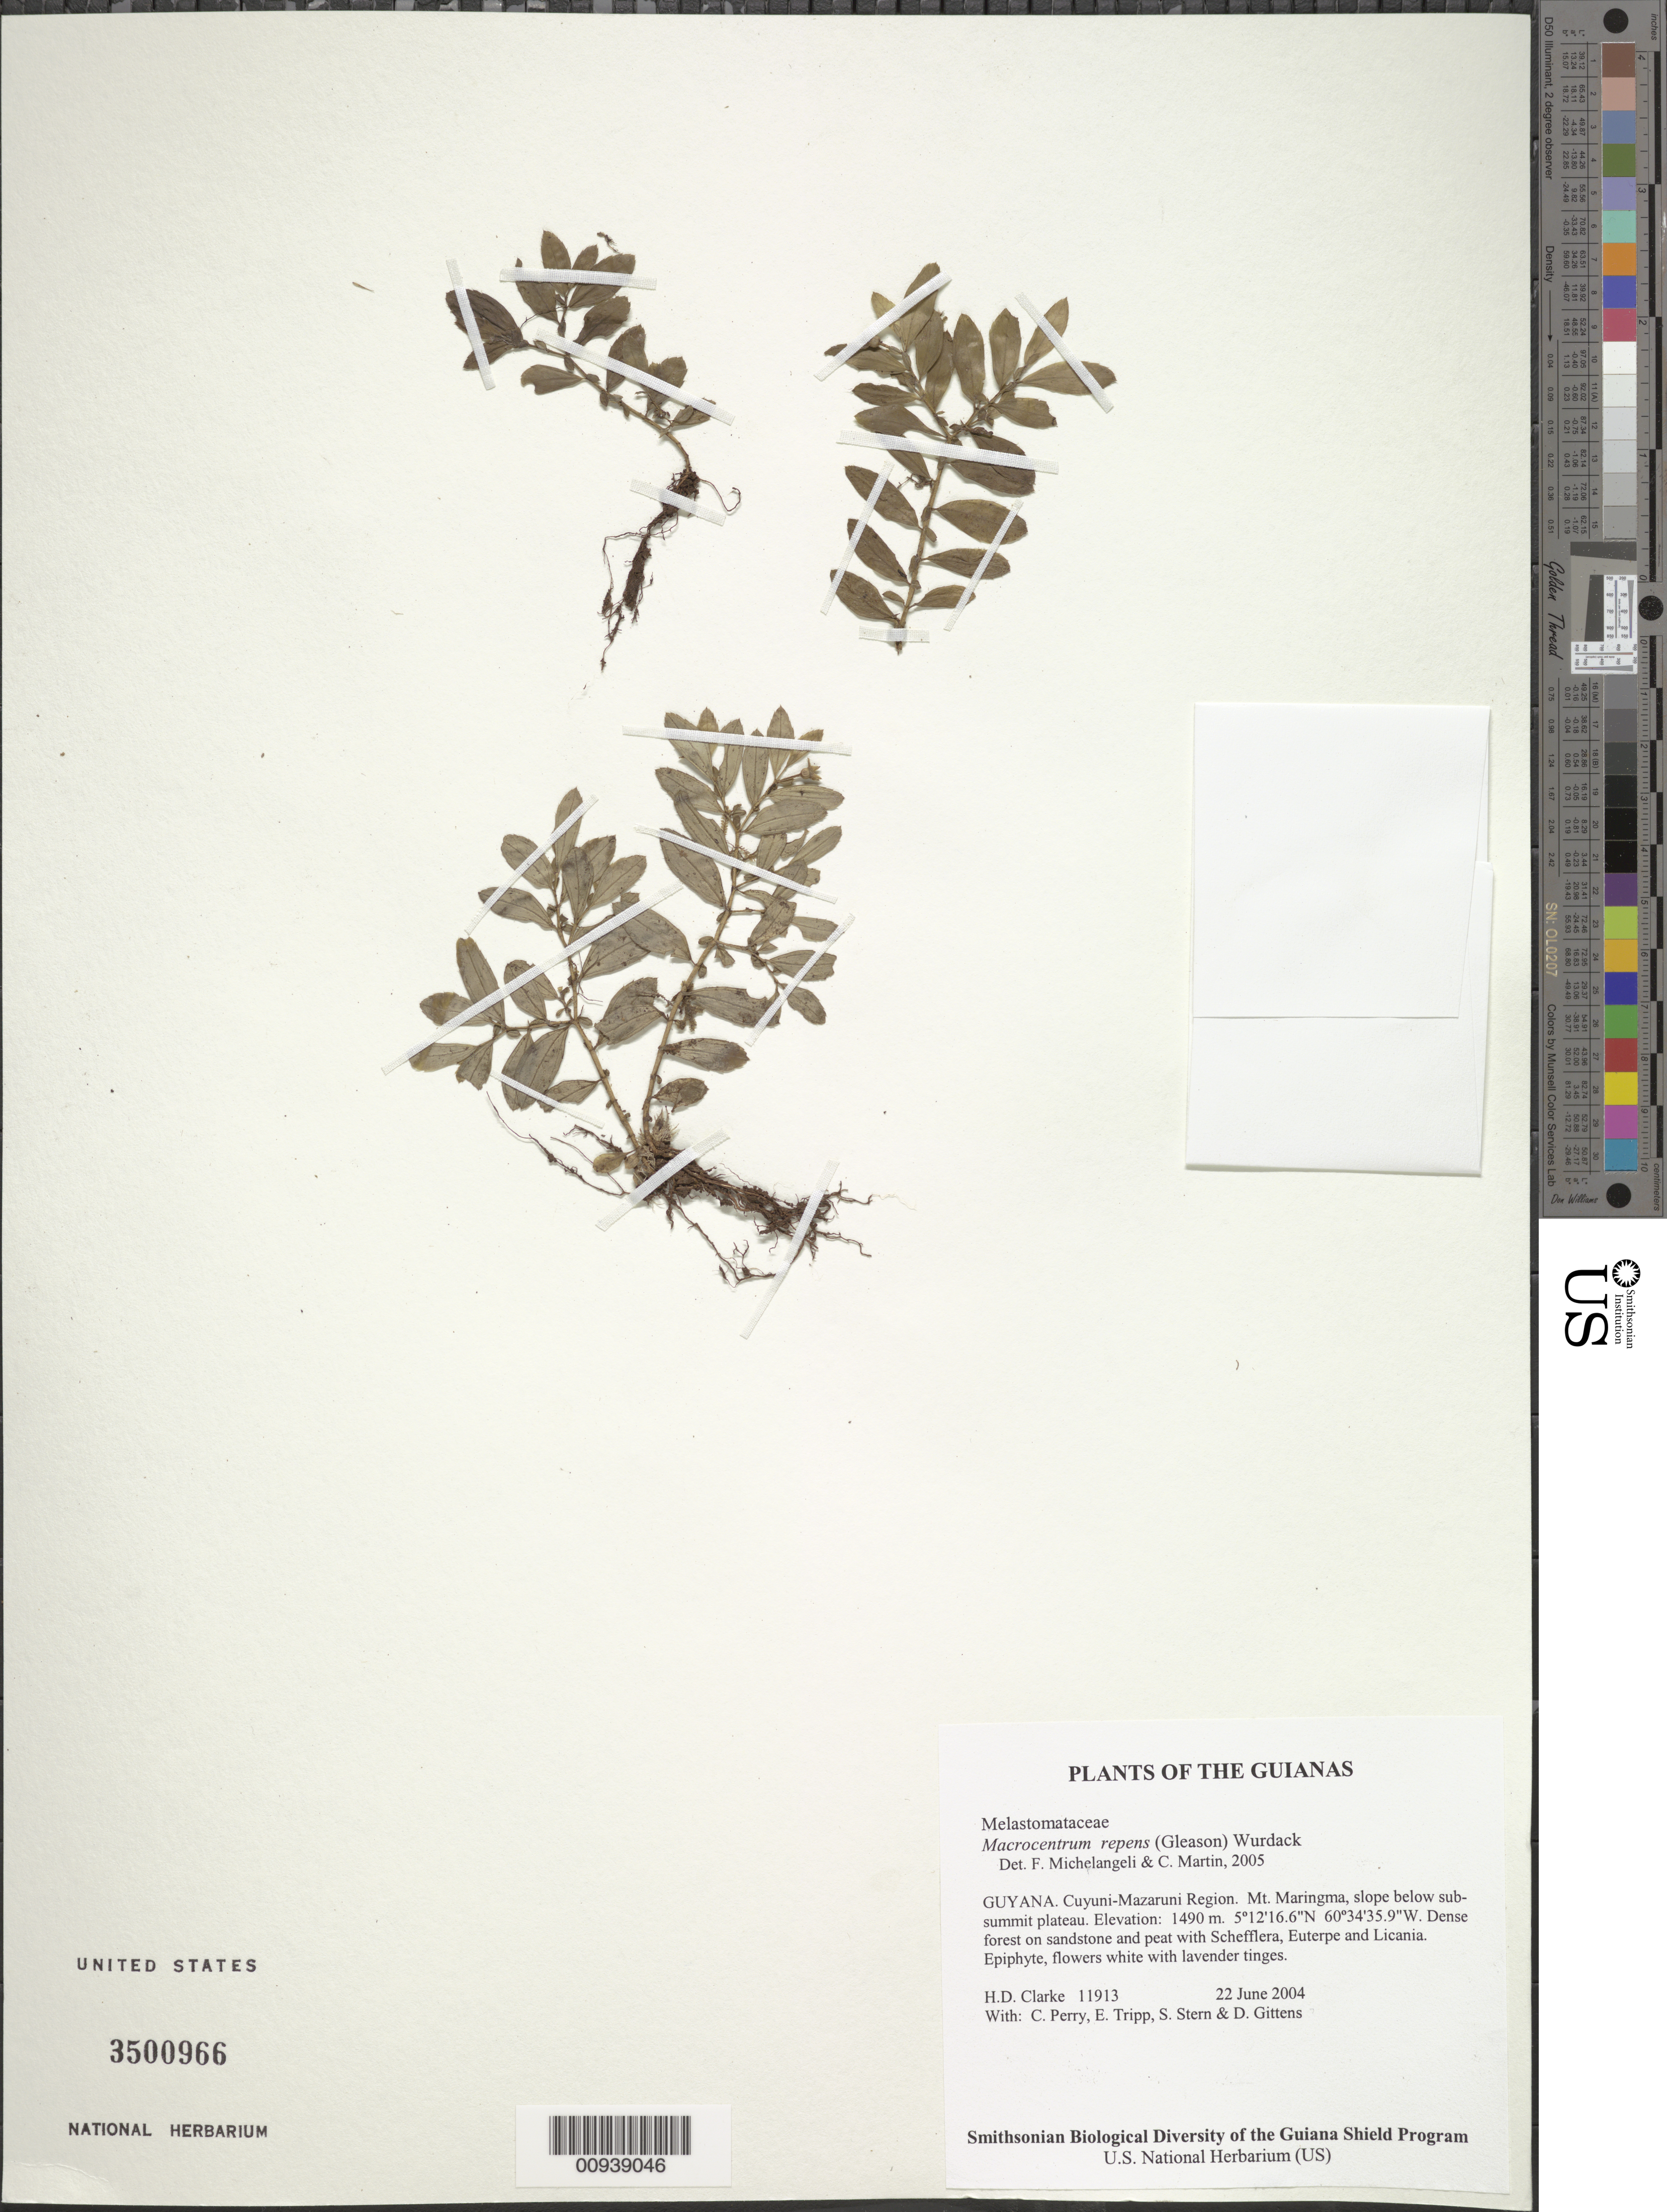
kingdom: Plantae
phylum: Tracheophyta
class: Magnoliopsida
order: Myrtales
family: Melastomataceae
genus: Macrocentrum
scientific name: Macrocentrum repens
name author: (Gleason) Wurdack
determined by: Michelangeli, F. A.; Martin, C.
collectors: H. D. Clarke, C. Perry, E. Tripp, S. R. Stern & D. Gittens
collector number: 11913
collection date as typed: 22 June 2004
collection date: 2004-06-22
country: Guyana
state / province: Cuyuni-Mazaruni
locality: Mt. Maringma, slope below sub-summit plateau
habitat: Dense forest on sandstone and peat with Schefflera, Euterpe and Licania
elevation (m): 1490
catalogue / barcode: US 3500966